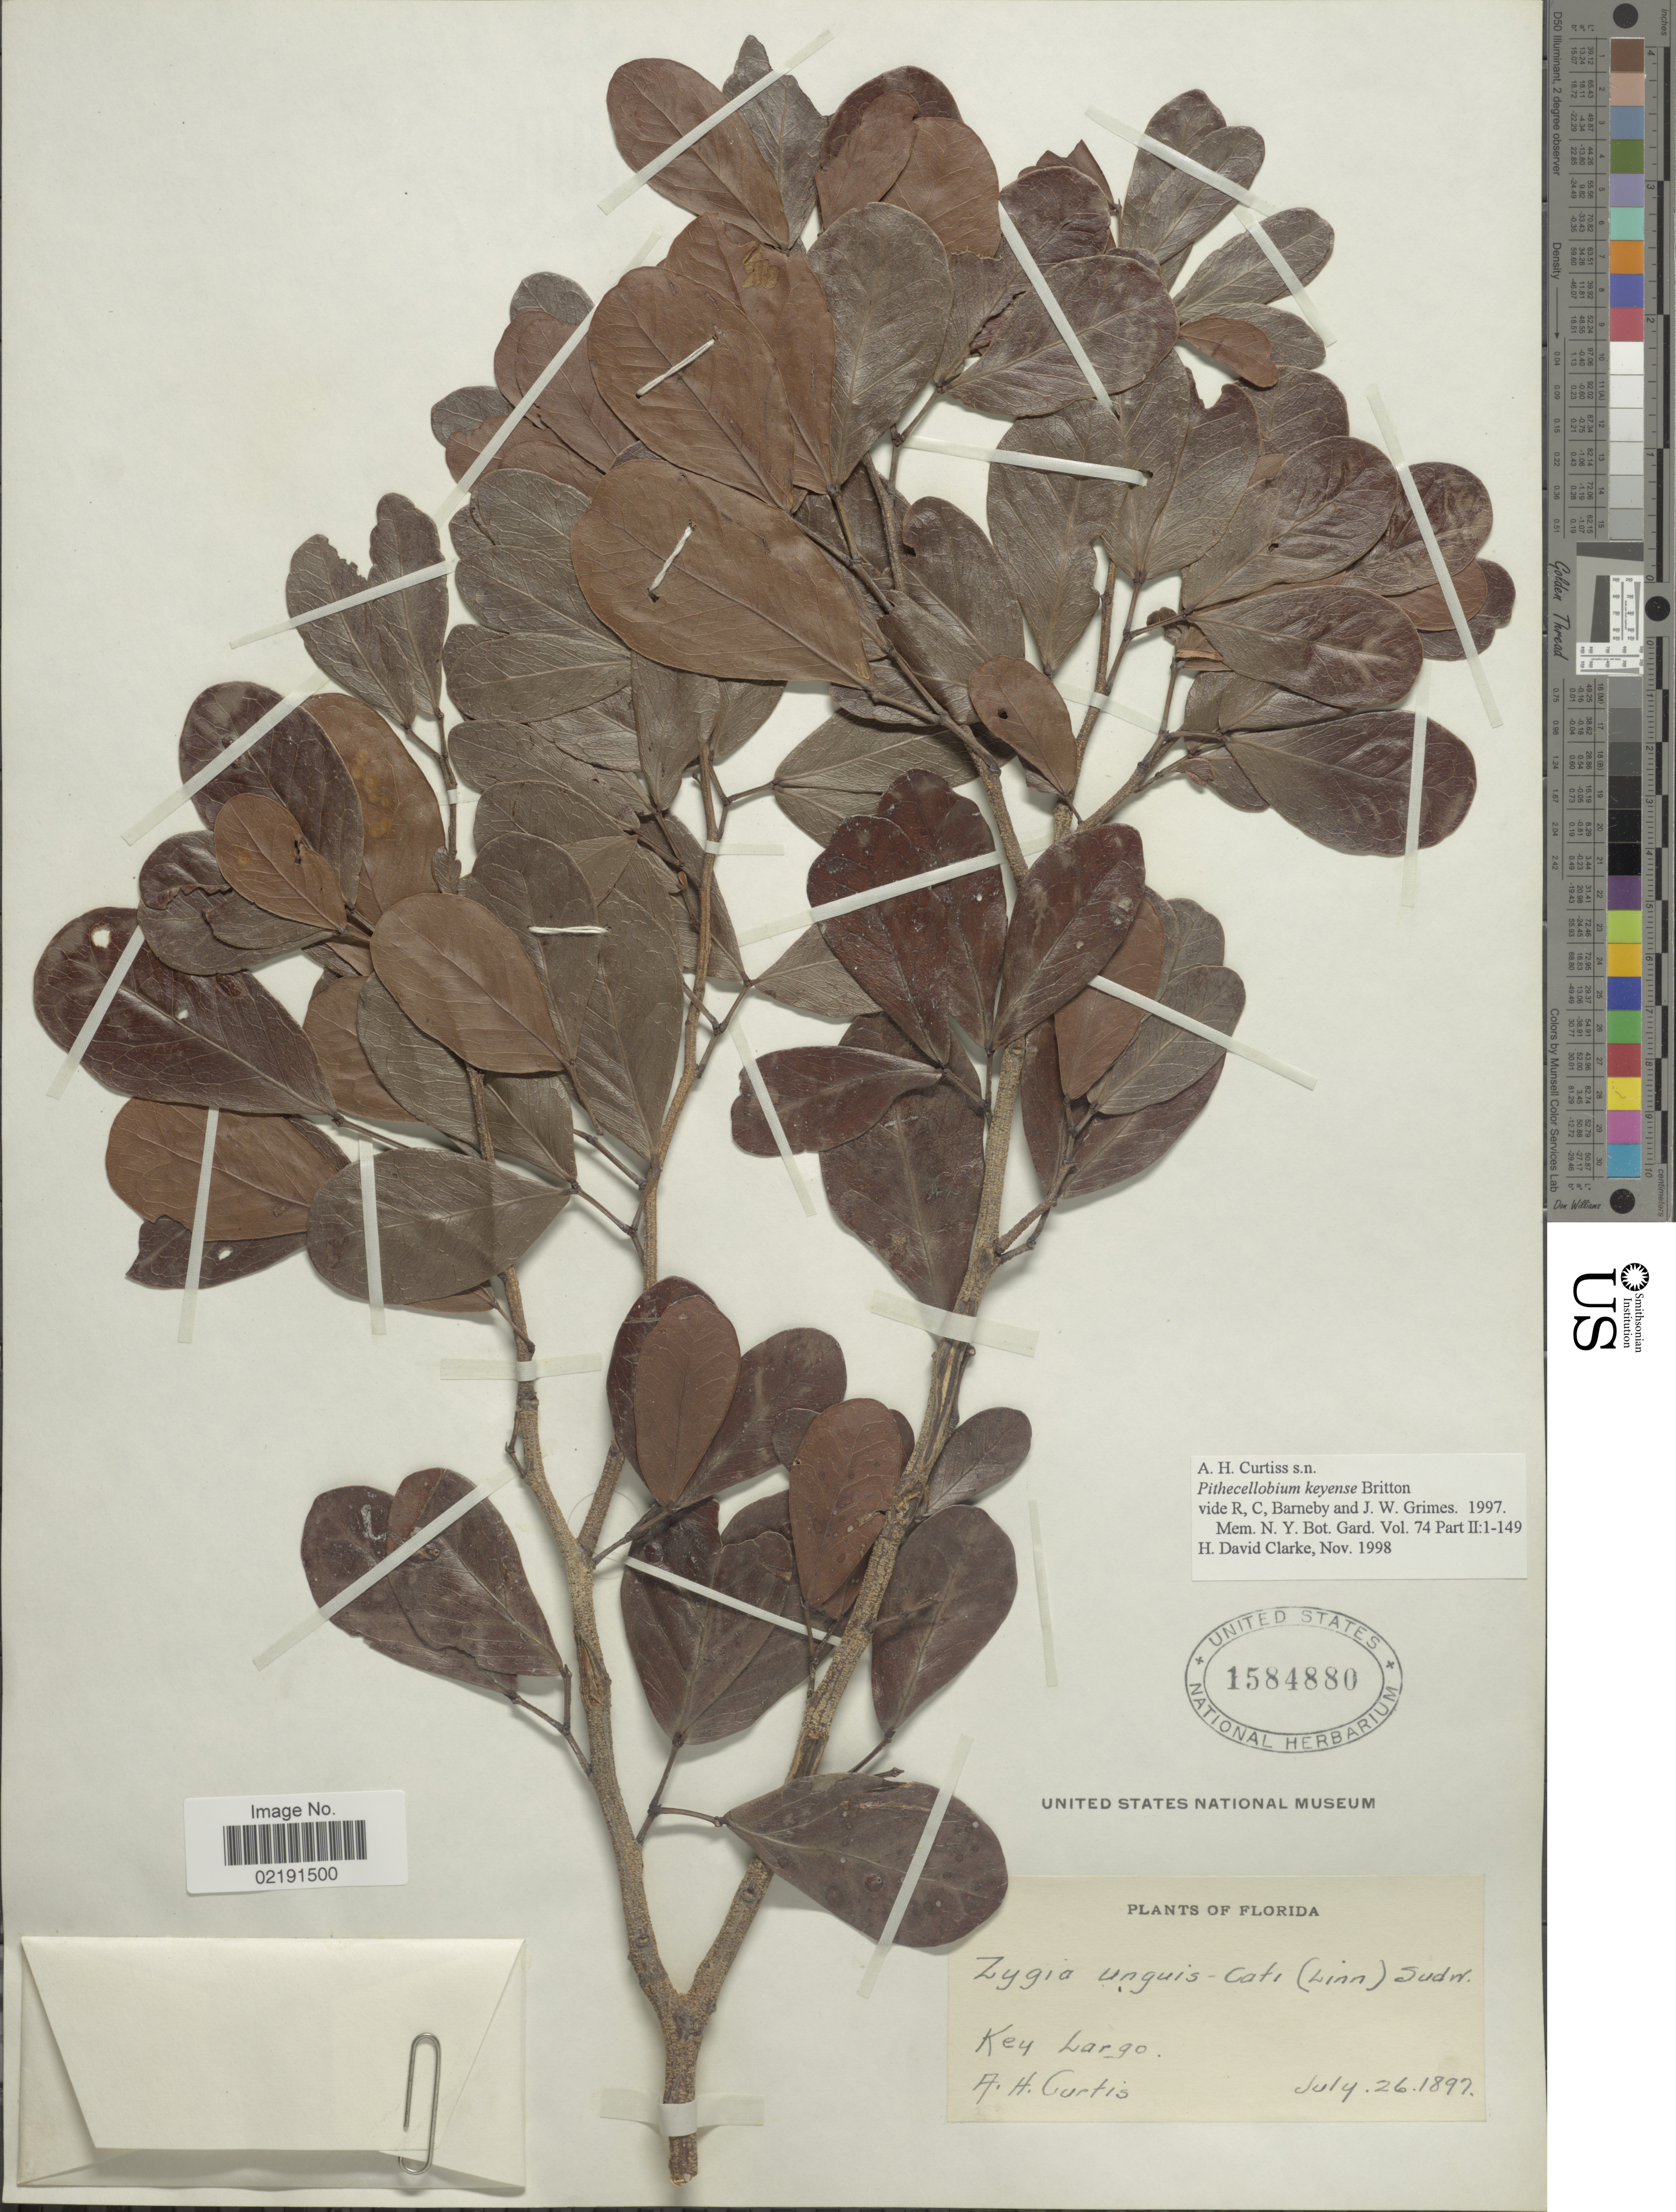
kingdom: Plantae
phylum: Tracheophyta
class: Magnoliopsida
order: Fabales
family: Fabaceae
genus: Pithecellobium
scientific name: Pithecellobium keyense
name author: Britton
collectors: A. Curtis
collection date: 1897-07-26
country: United States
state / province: Florida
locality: Key Largo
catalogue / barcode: US 1584880